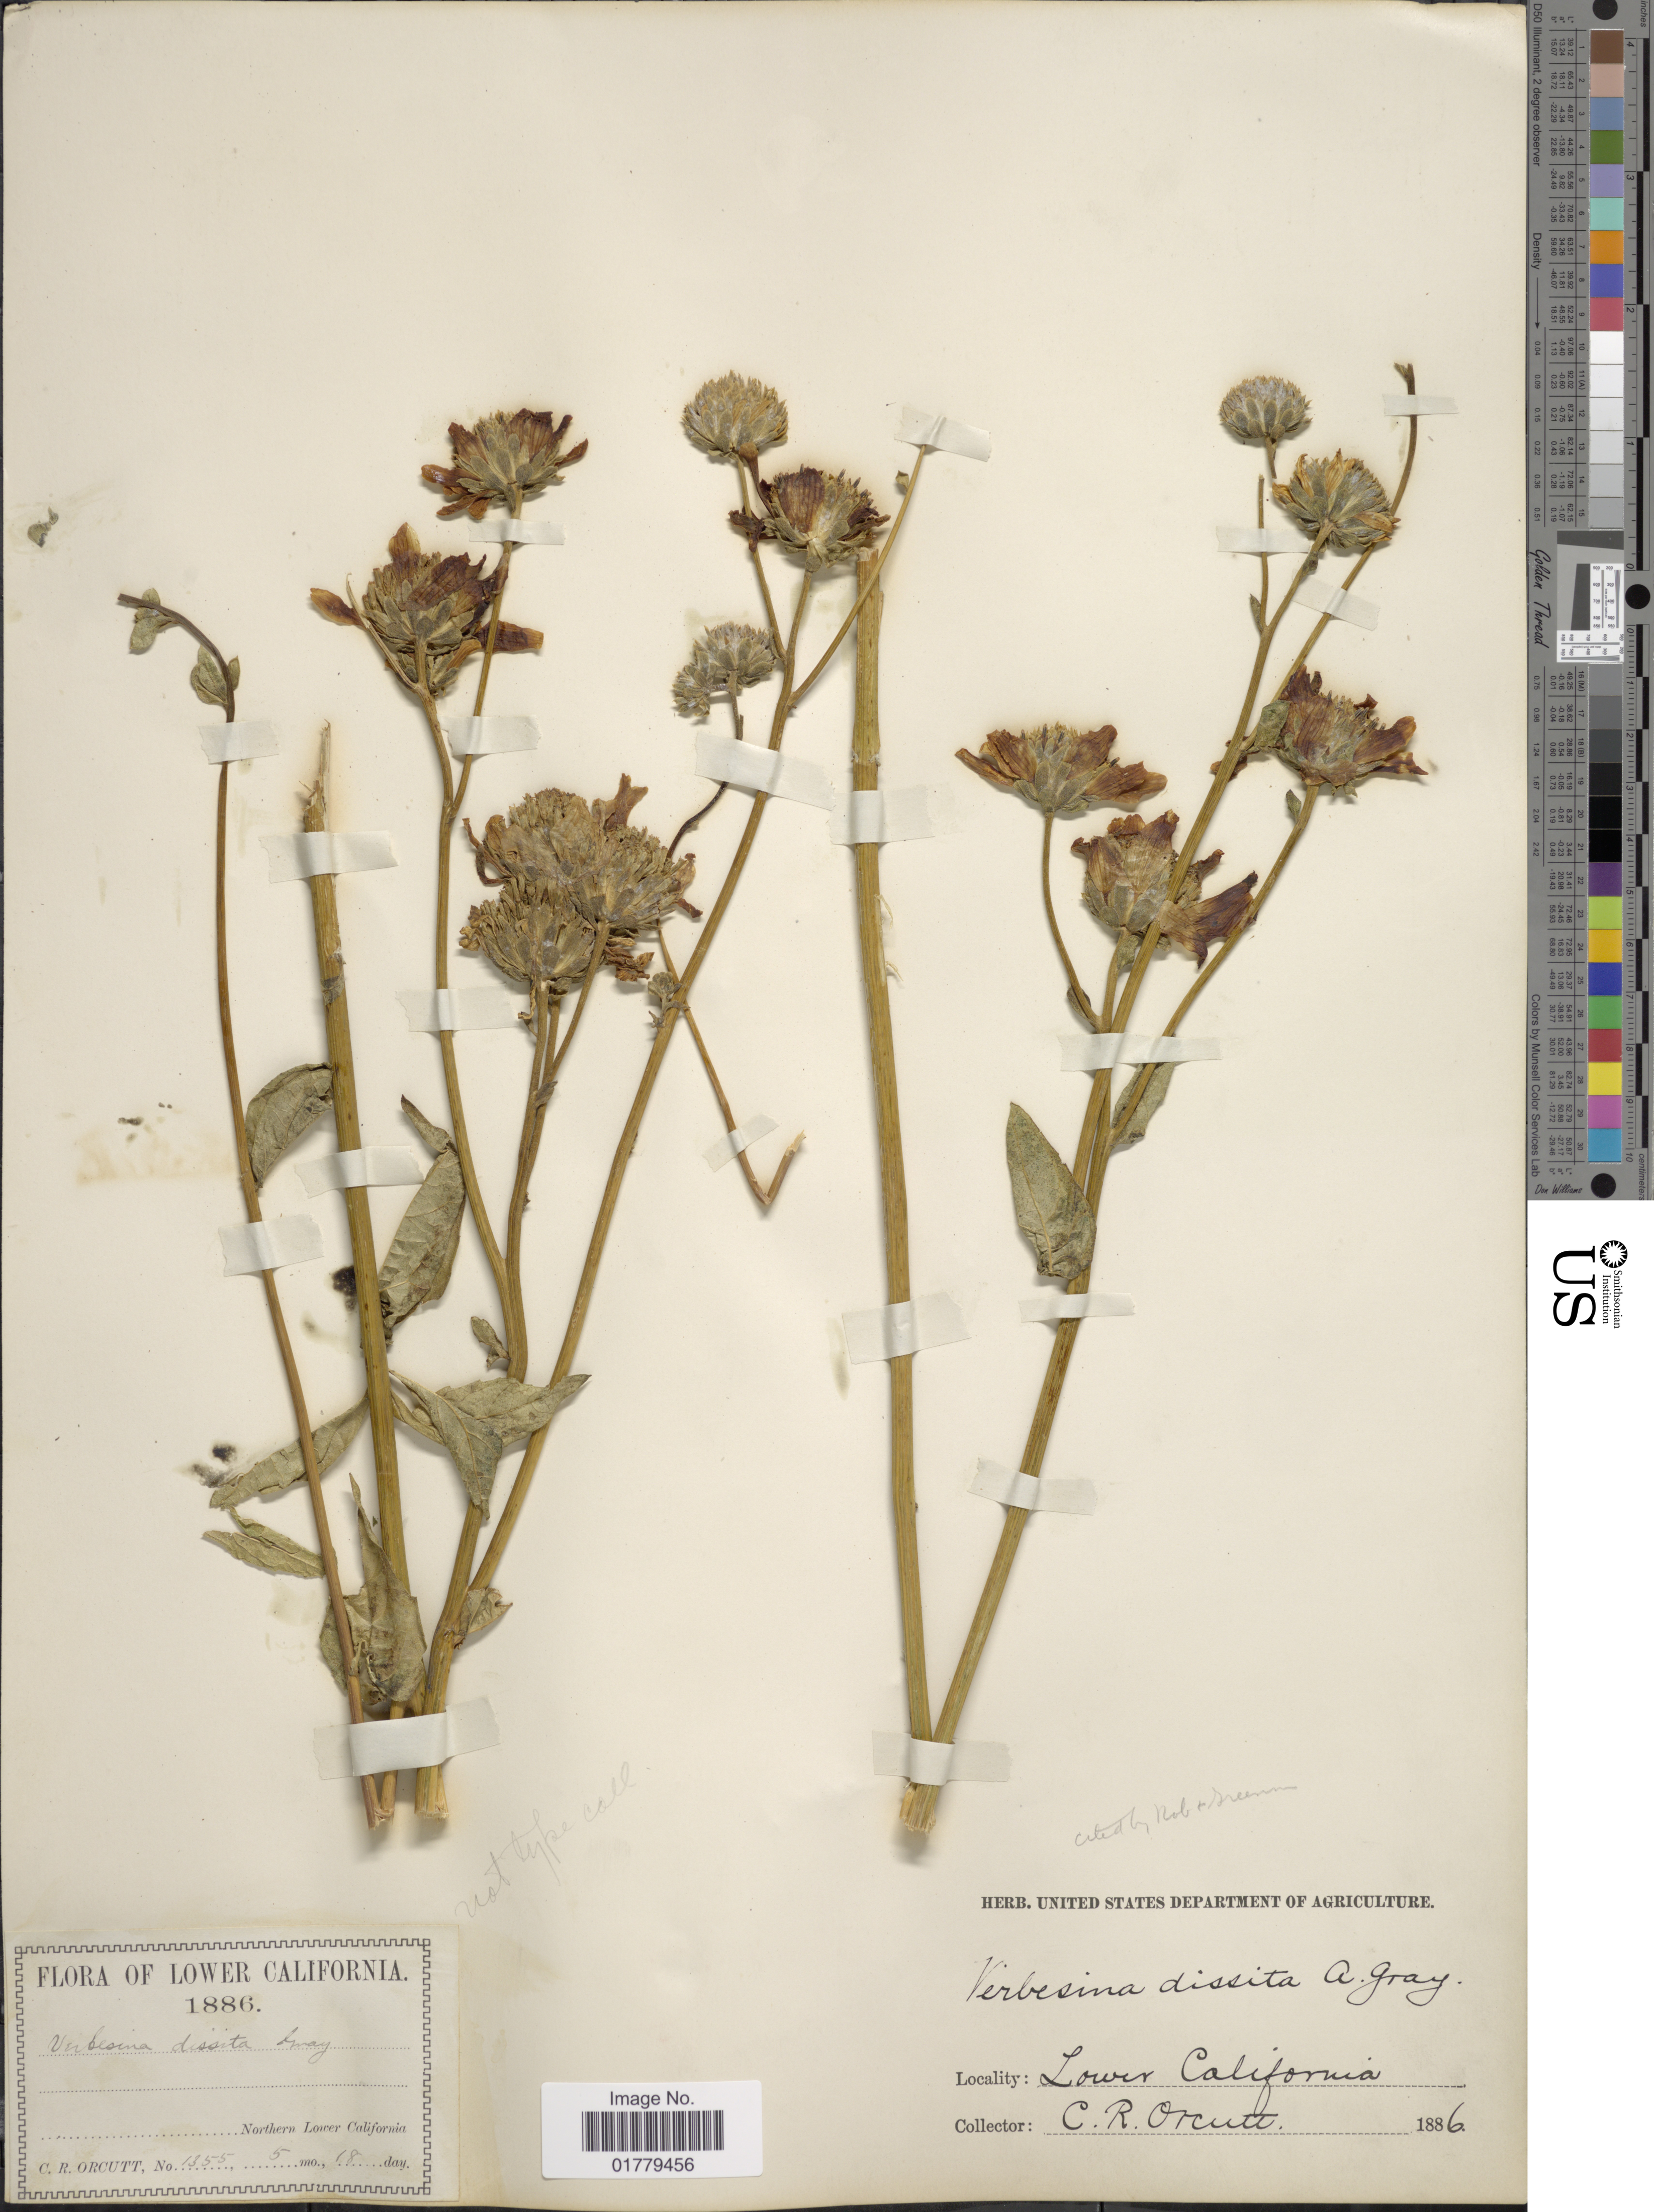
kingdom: Plantae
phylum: Tracheophyta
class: Magnoliopsida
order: Asterales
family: Asteraceae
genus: Verbesina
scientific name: Verbesina dissita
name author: A. Gray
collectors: C. R. Orcutt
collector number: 1355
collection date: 1886-05-18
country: Mexico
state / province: Baja California Sur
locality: Lower California. Northern Lower California